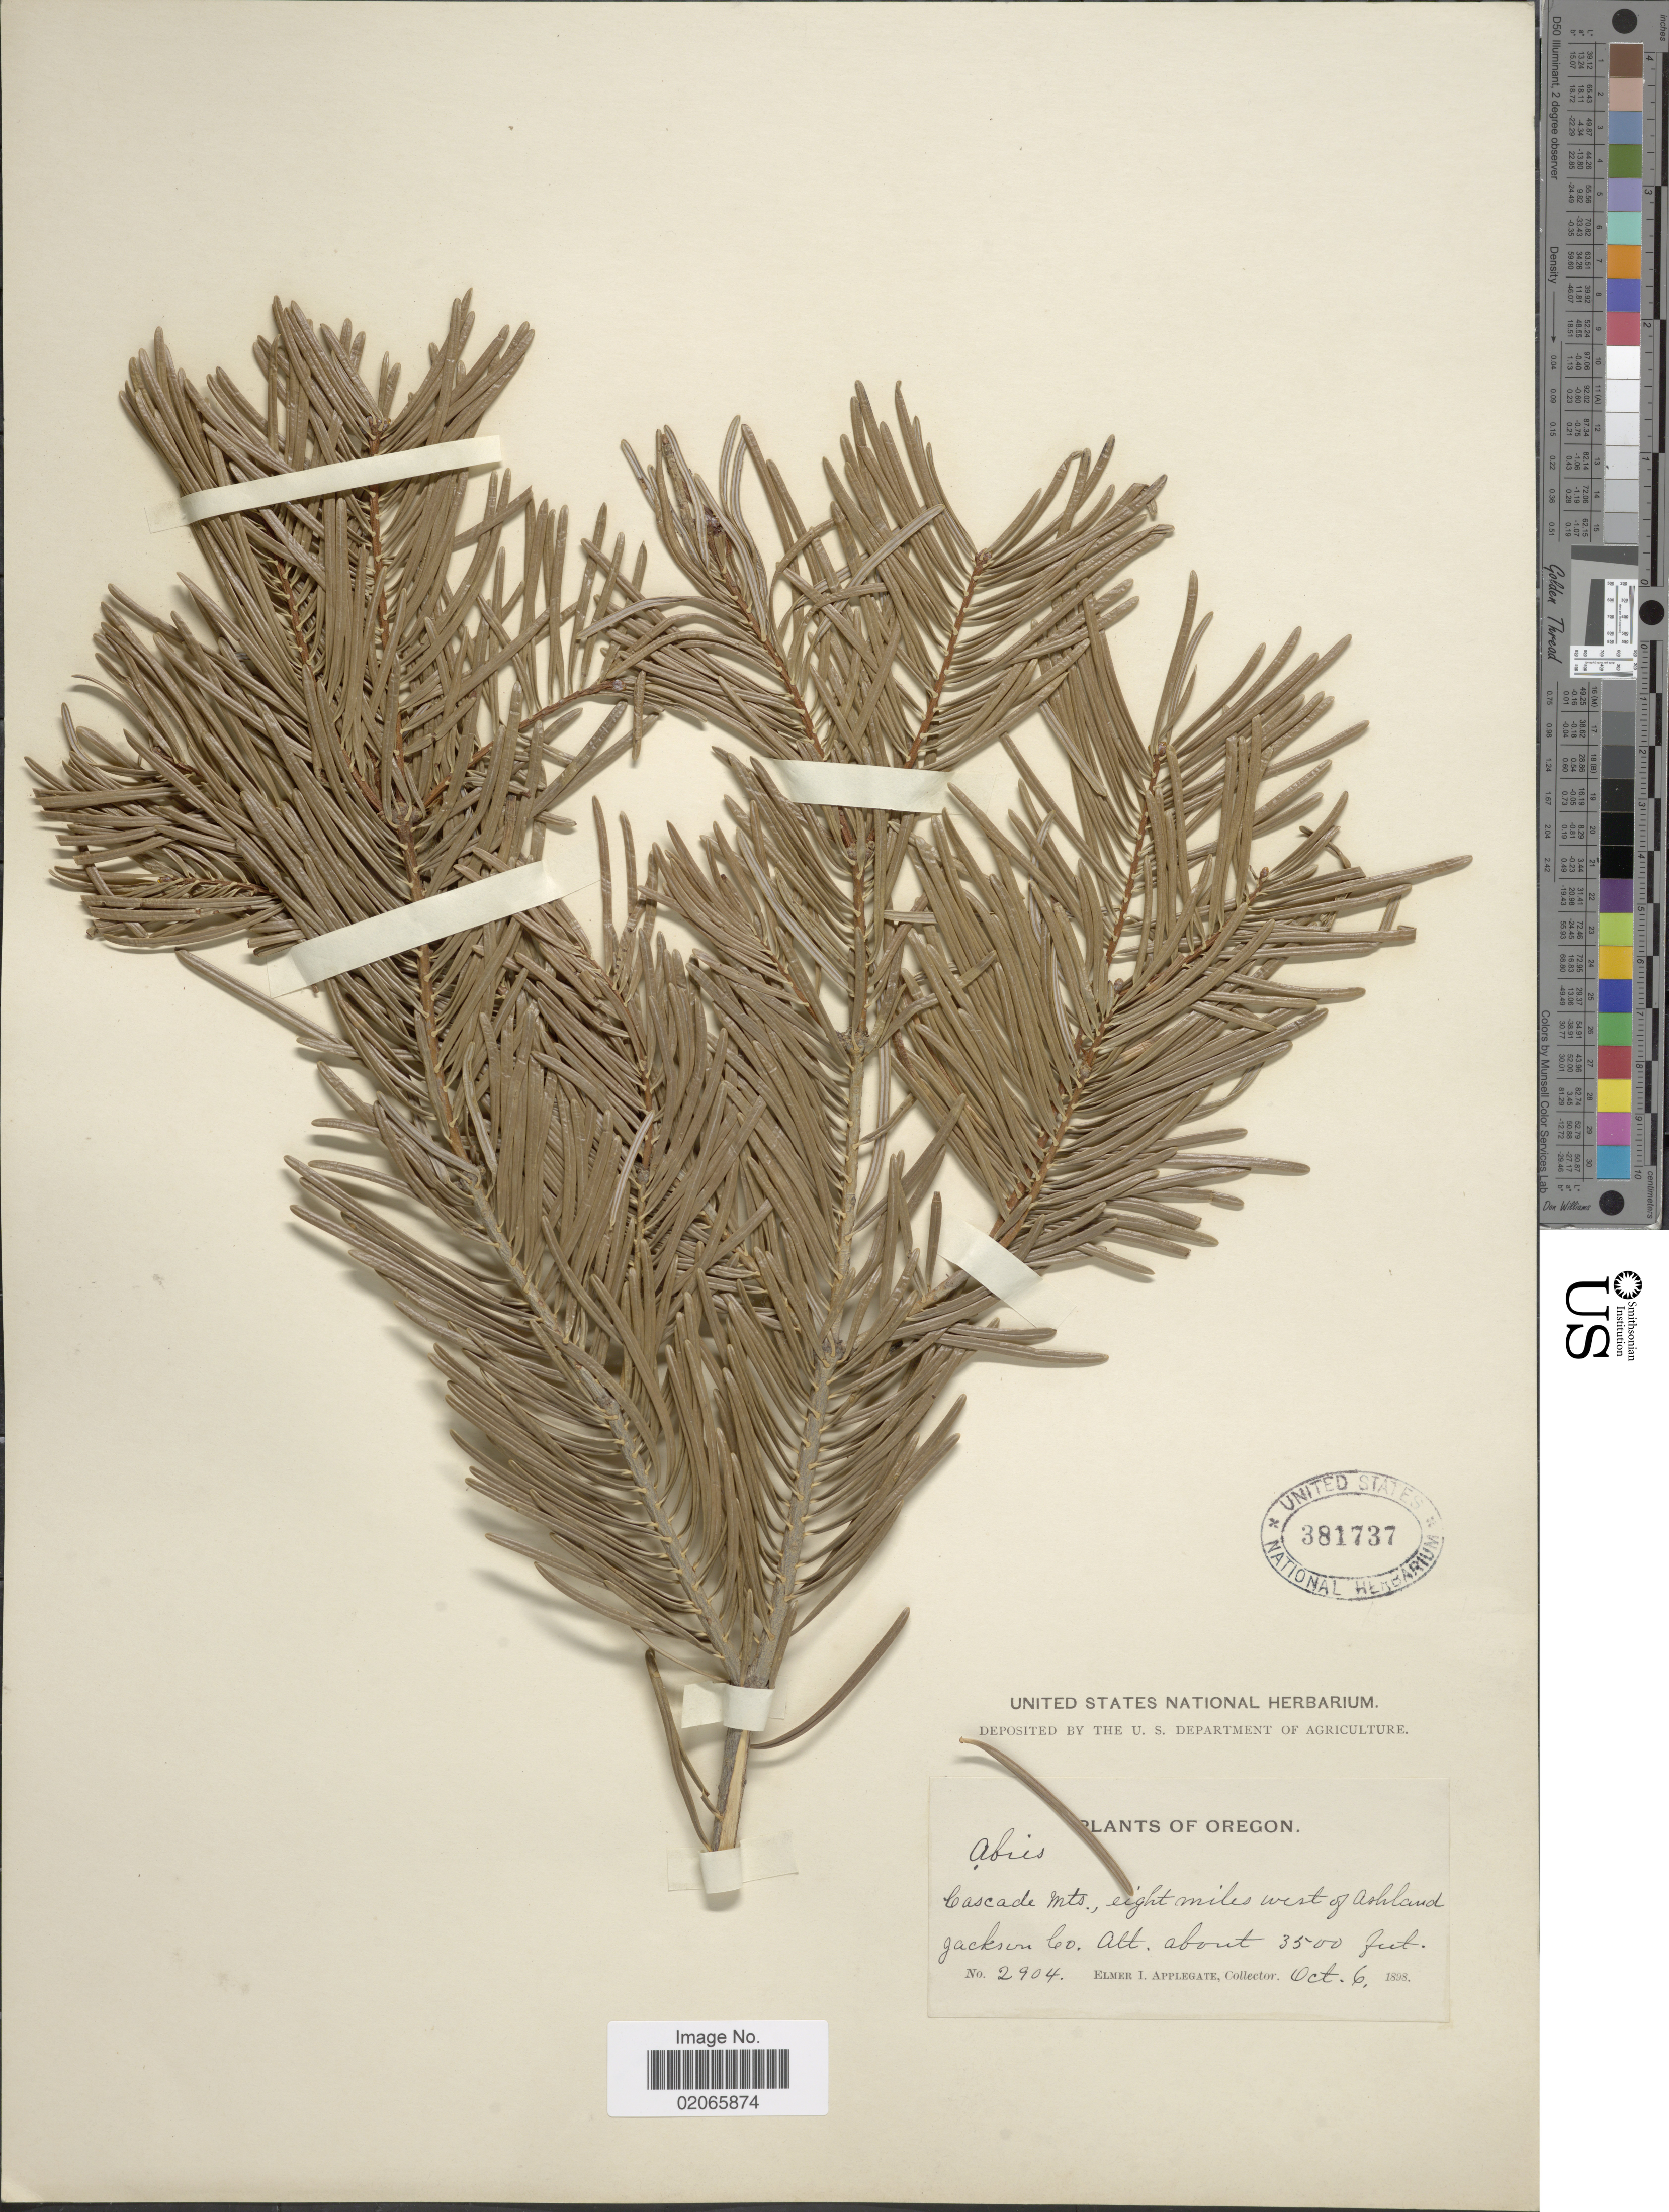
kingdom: Plantae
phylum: Tracheophyta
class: Pinopsida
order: Pinales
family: Pinaceae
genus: Abies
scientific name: Abies sp.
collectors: E. I. Applegate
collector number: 2904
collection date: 1898-10-06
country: United States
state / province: Oregon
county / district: Jackson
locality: Cascade Mts., eight miles east of Ashland, Jackson Co.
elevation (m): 1067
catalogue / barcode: US 381737